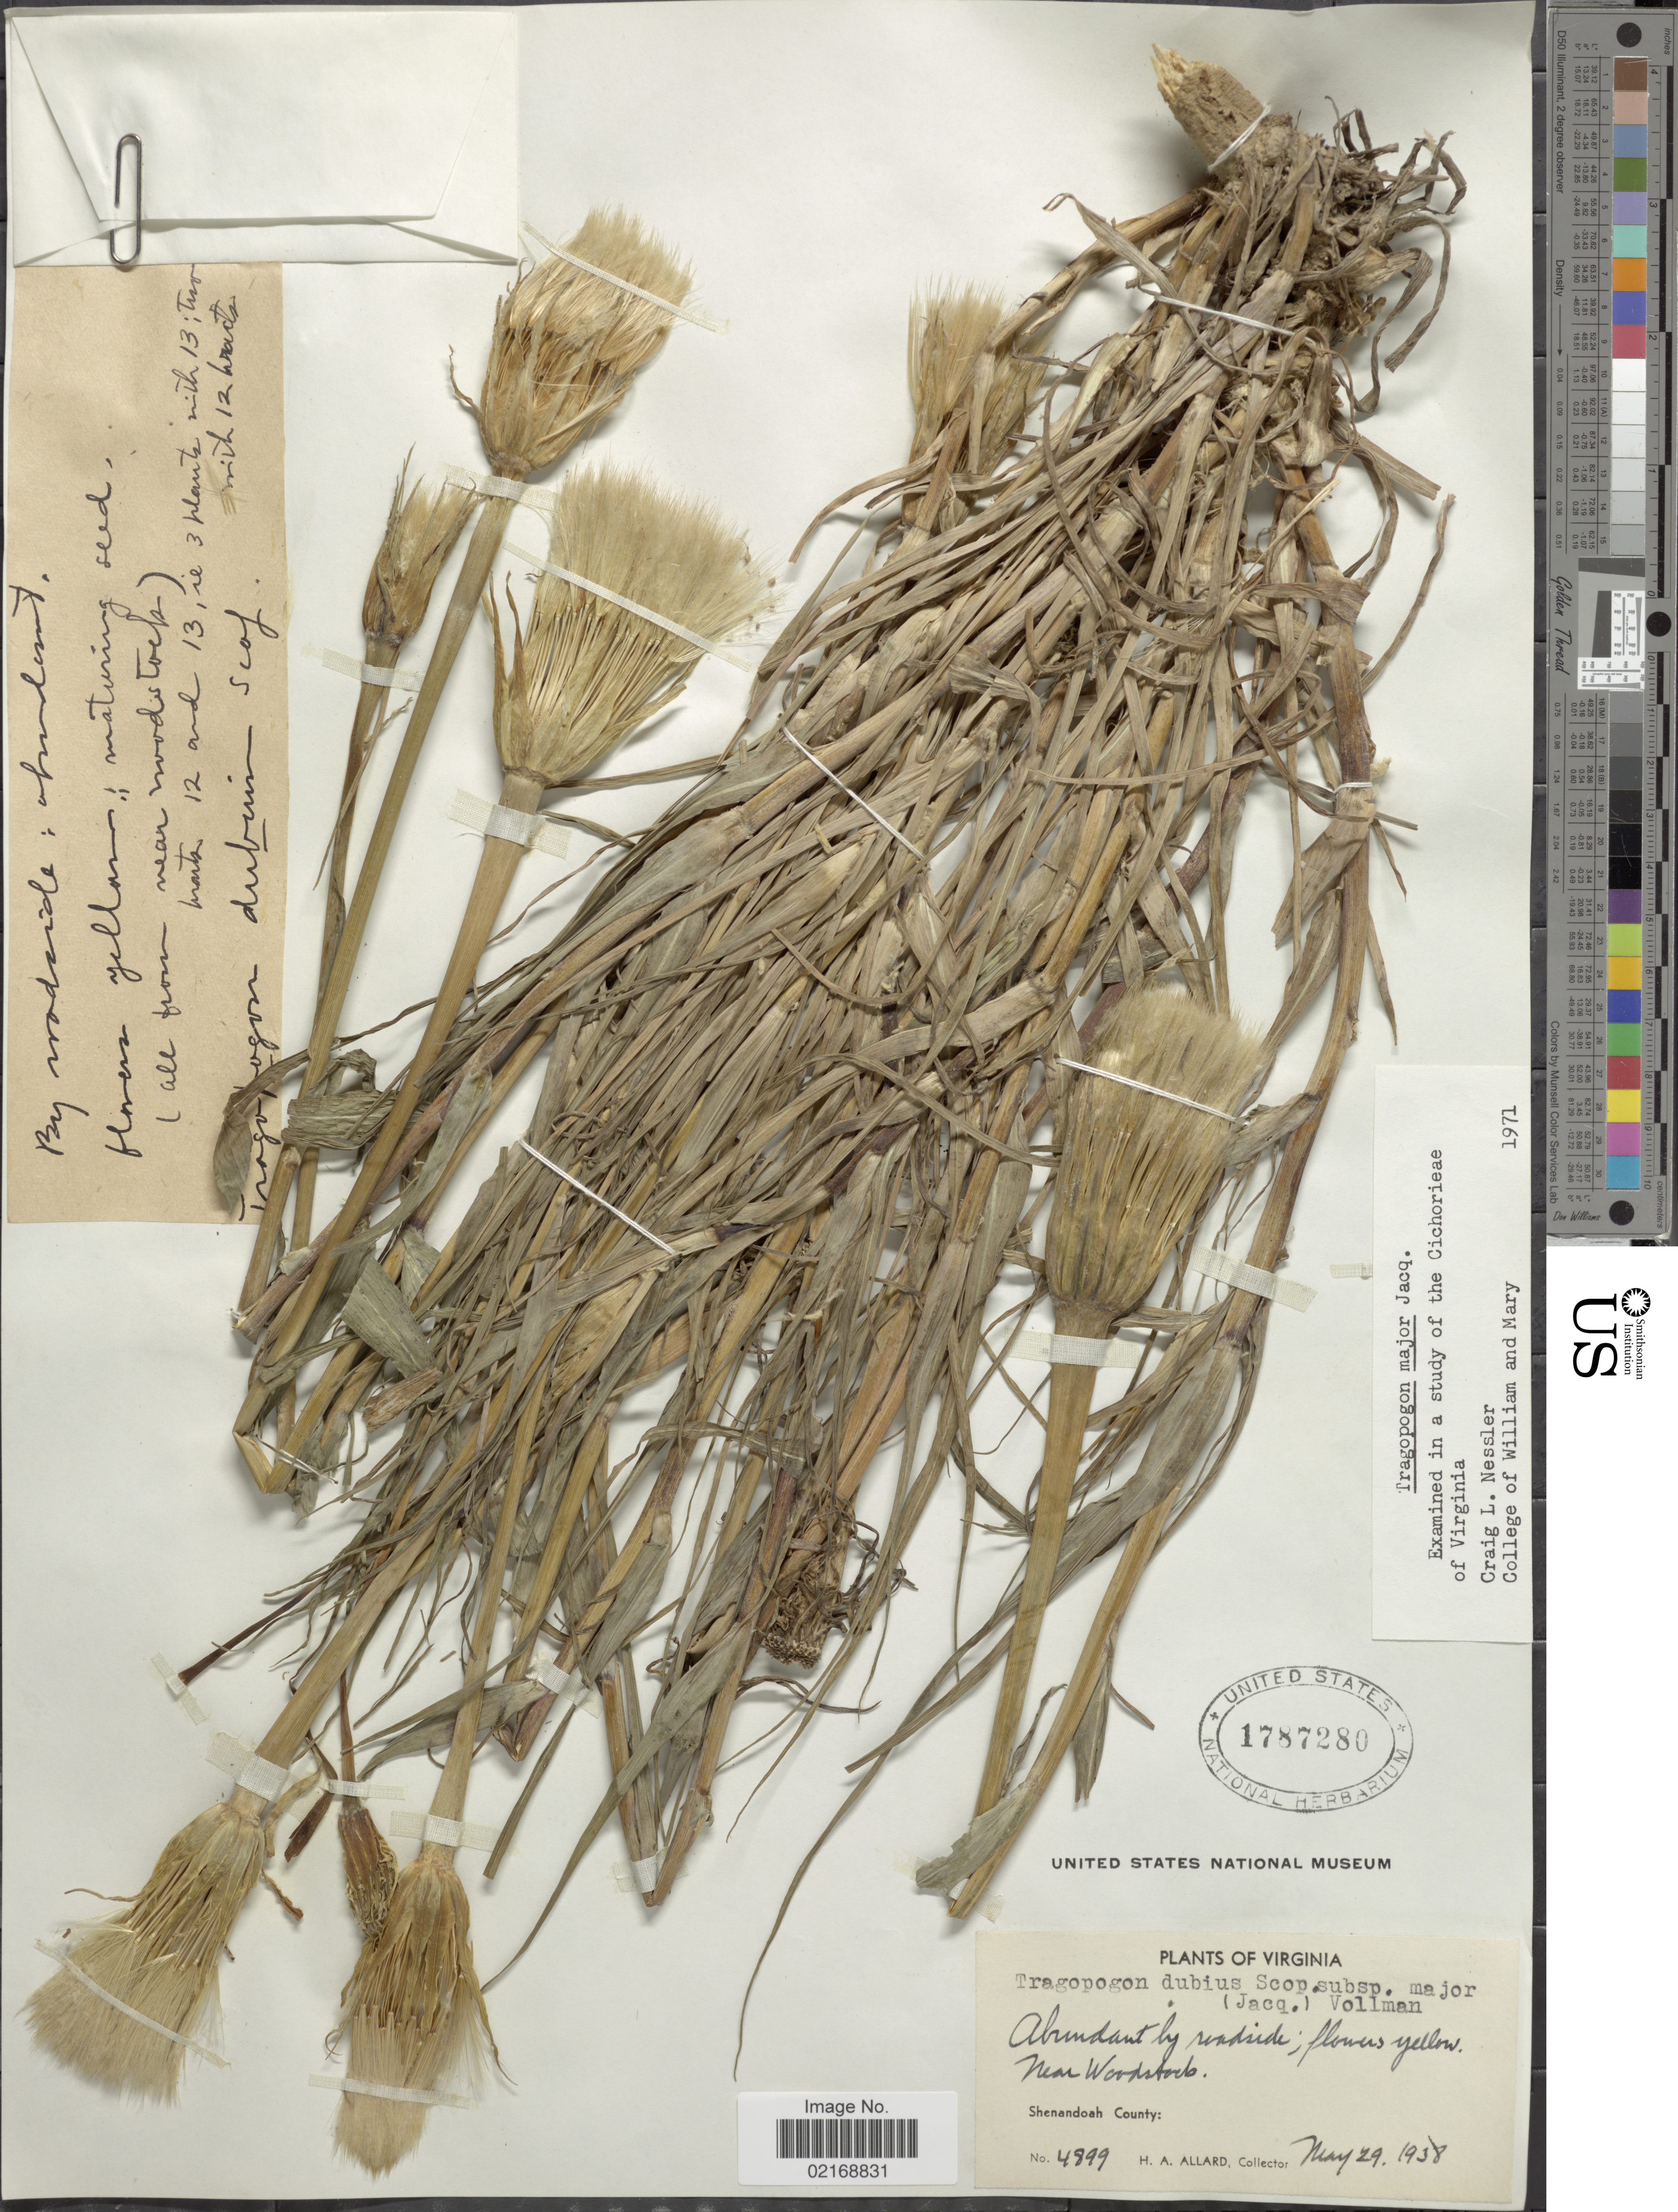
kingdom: Plantae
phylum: Tracheophyta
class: Magnoliopsida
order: Asterales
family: Asteraceae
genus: Tragopogon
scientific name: Tragopogon dubius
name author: Scop.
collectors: H. A. Allard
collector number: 4899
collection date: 1938-05-29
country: United States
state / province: Virginia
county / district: Shenandoah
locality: Shenandoah County. near Woodstock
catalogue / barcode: US 1787280